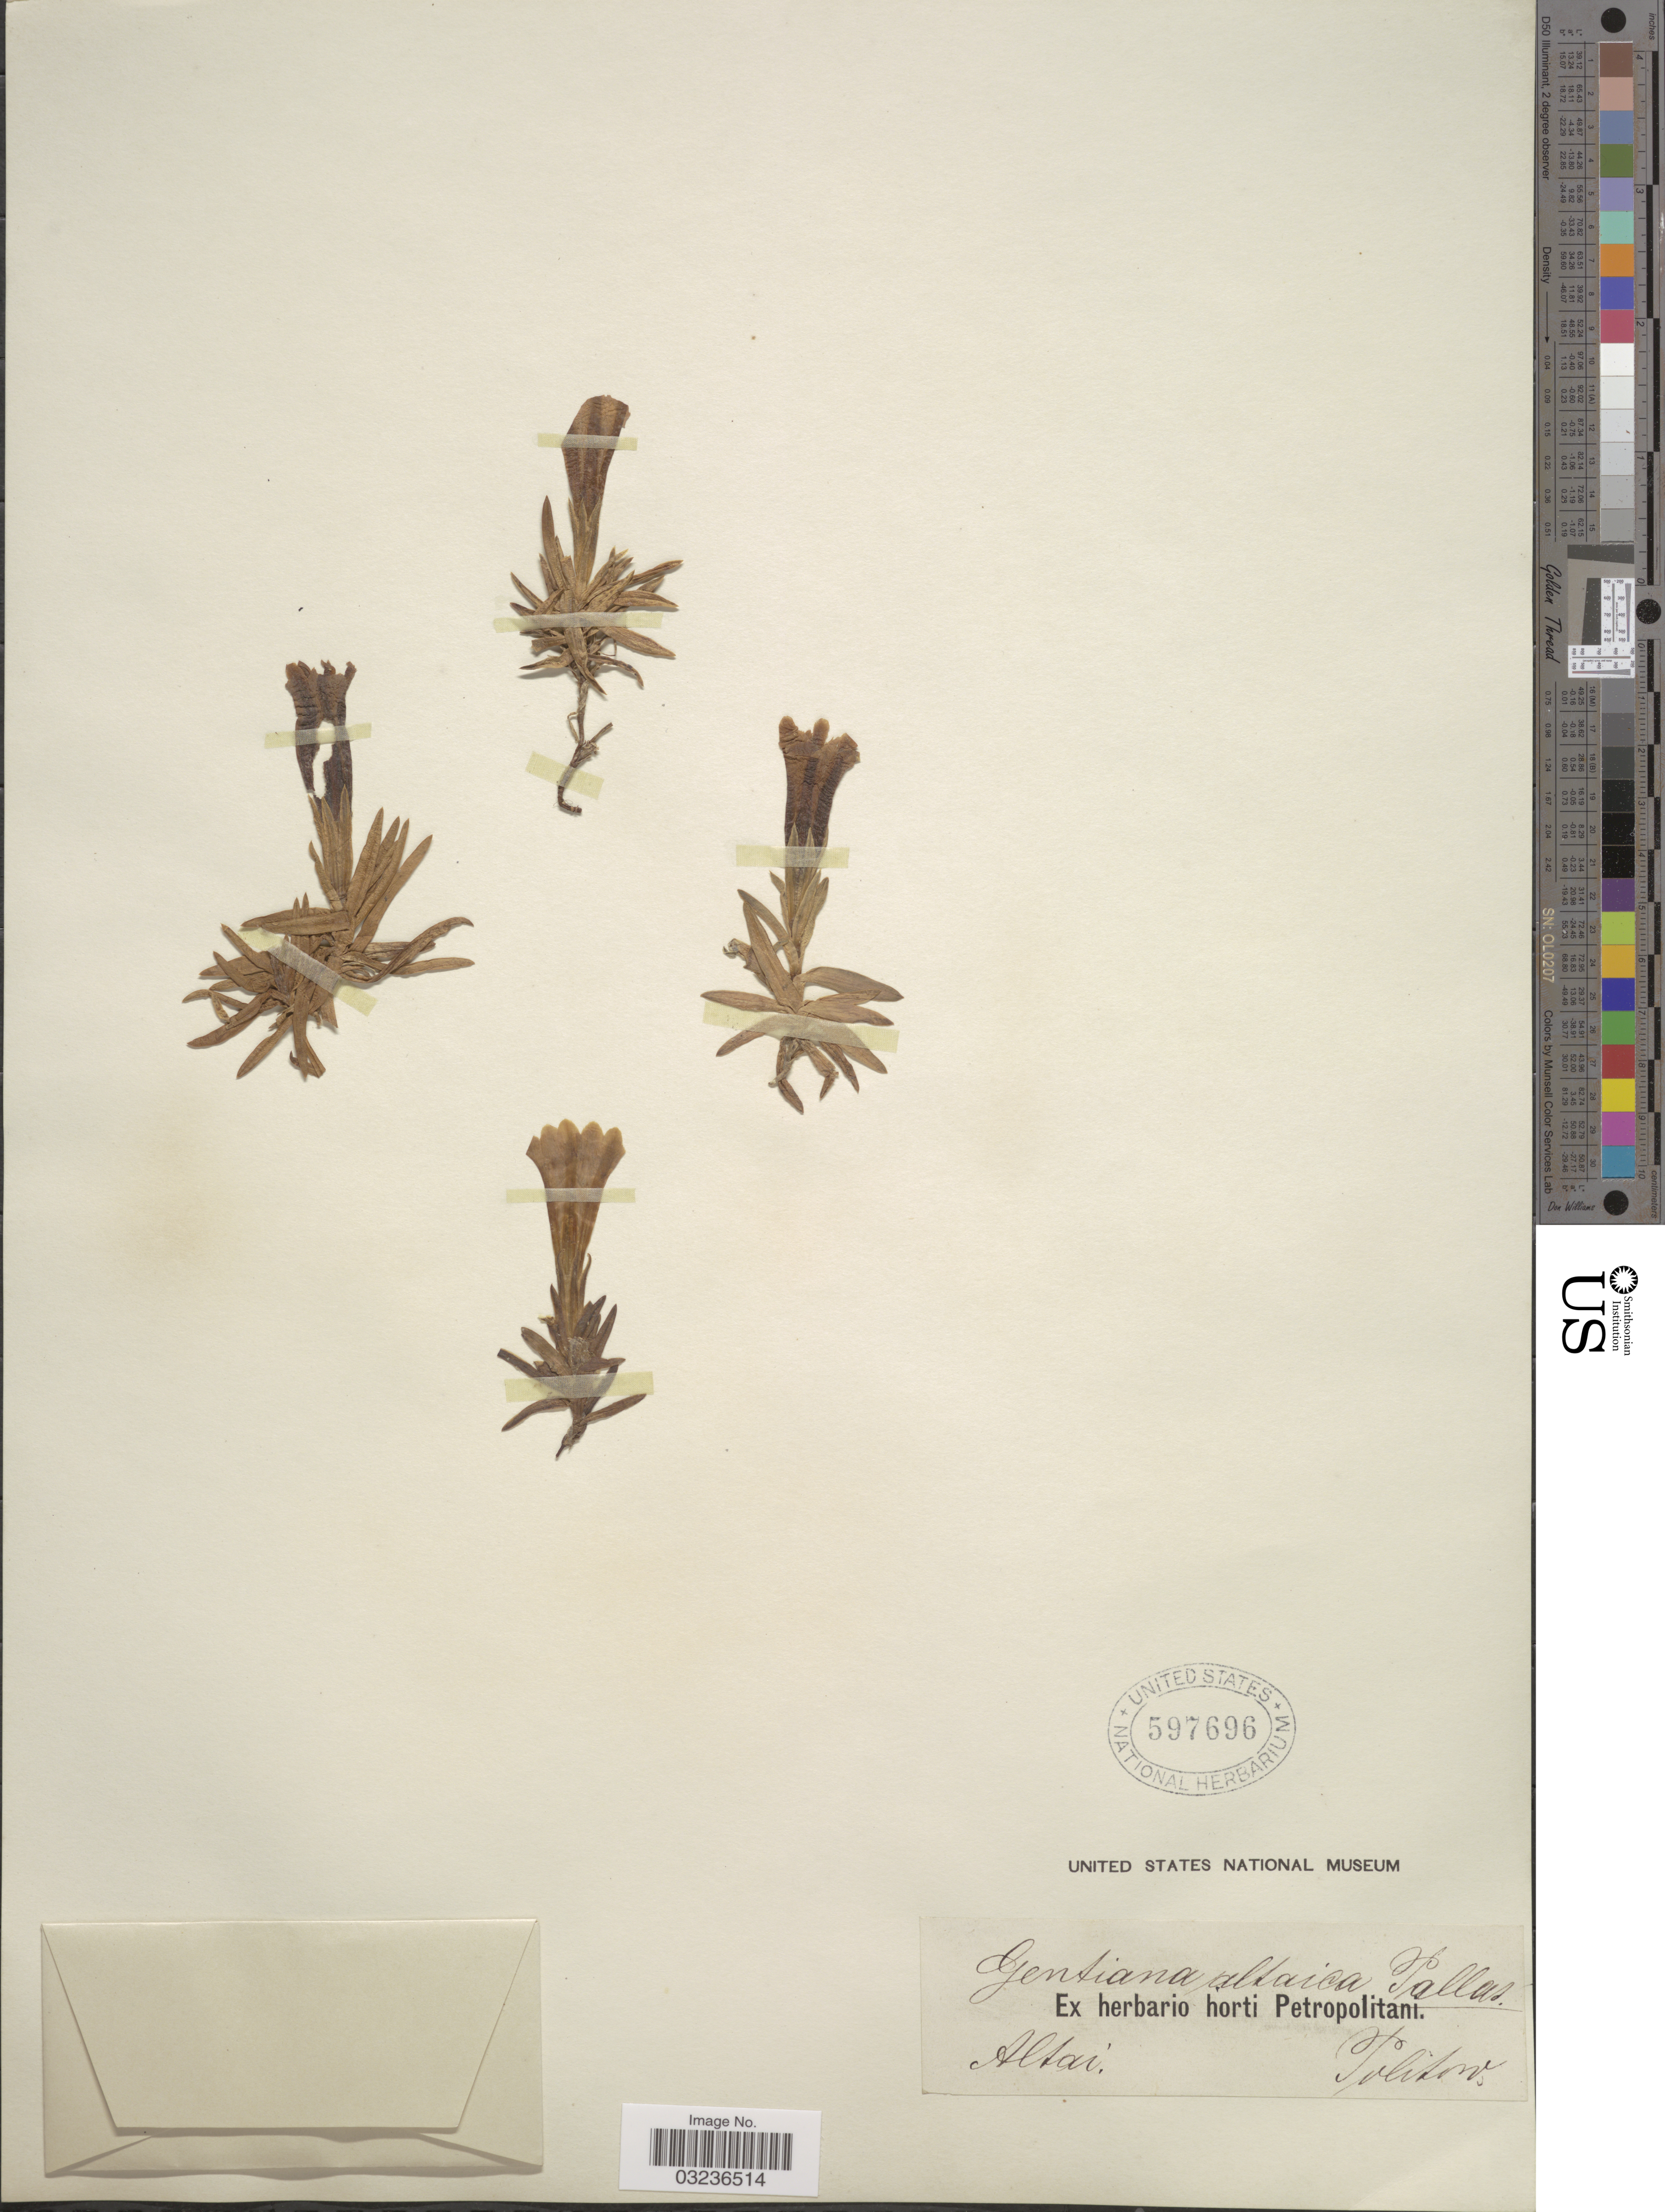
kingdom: Plantae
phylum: Tracheophyta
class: Magnoliopsida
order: Gentianales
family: Gentianaceae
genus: Gentiana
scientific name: Gentiana altaica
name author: Laxm.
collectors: -. Politow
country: Russian Federation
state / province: Altai Republic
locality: Altai.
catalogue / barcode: US 597696